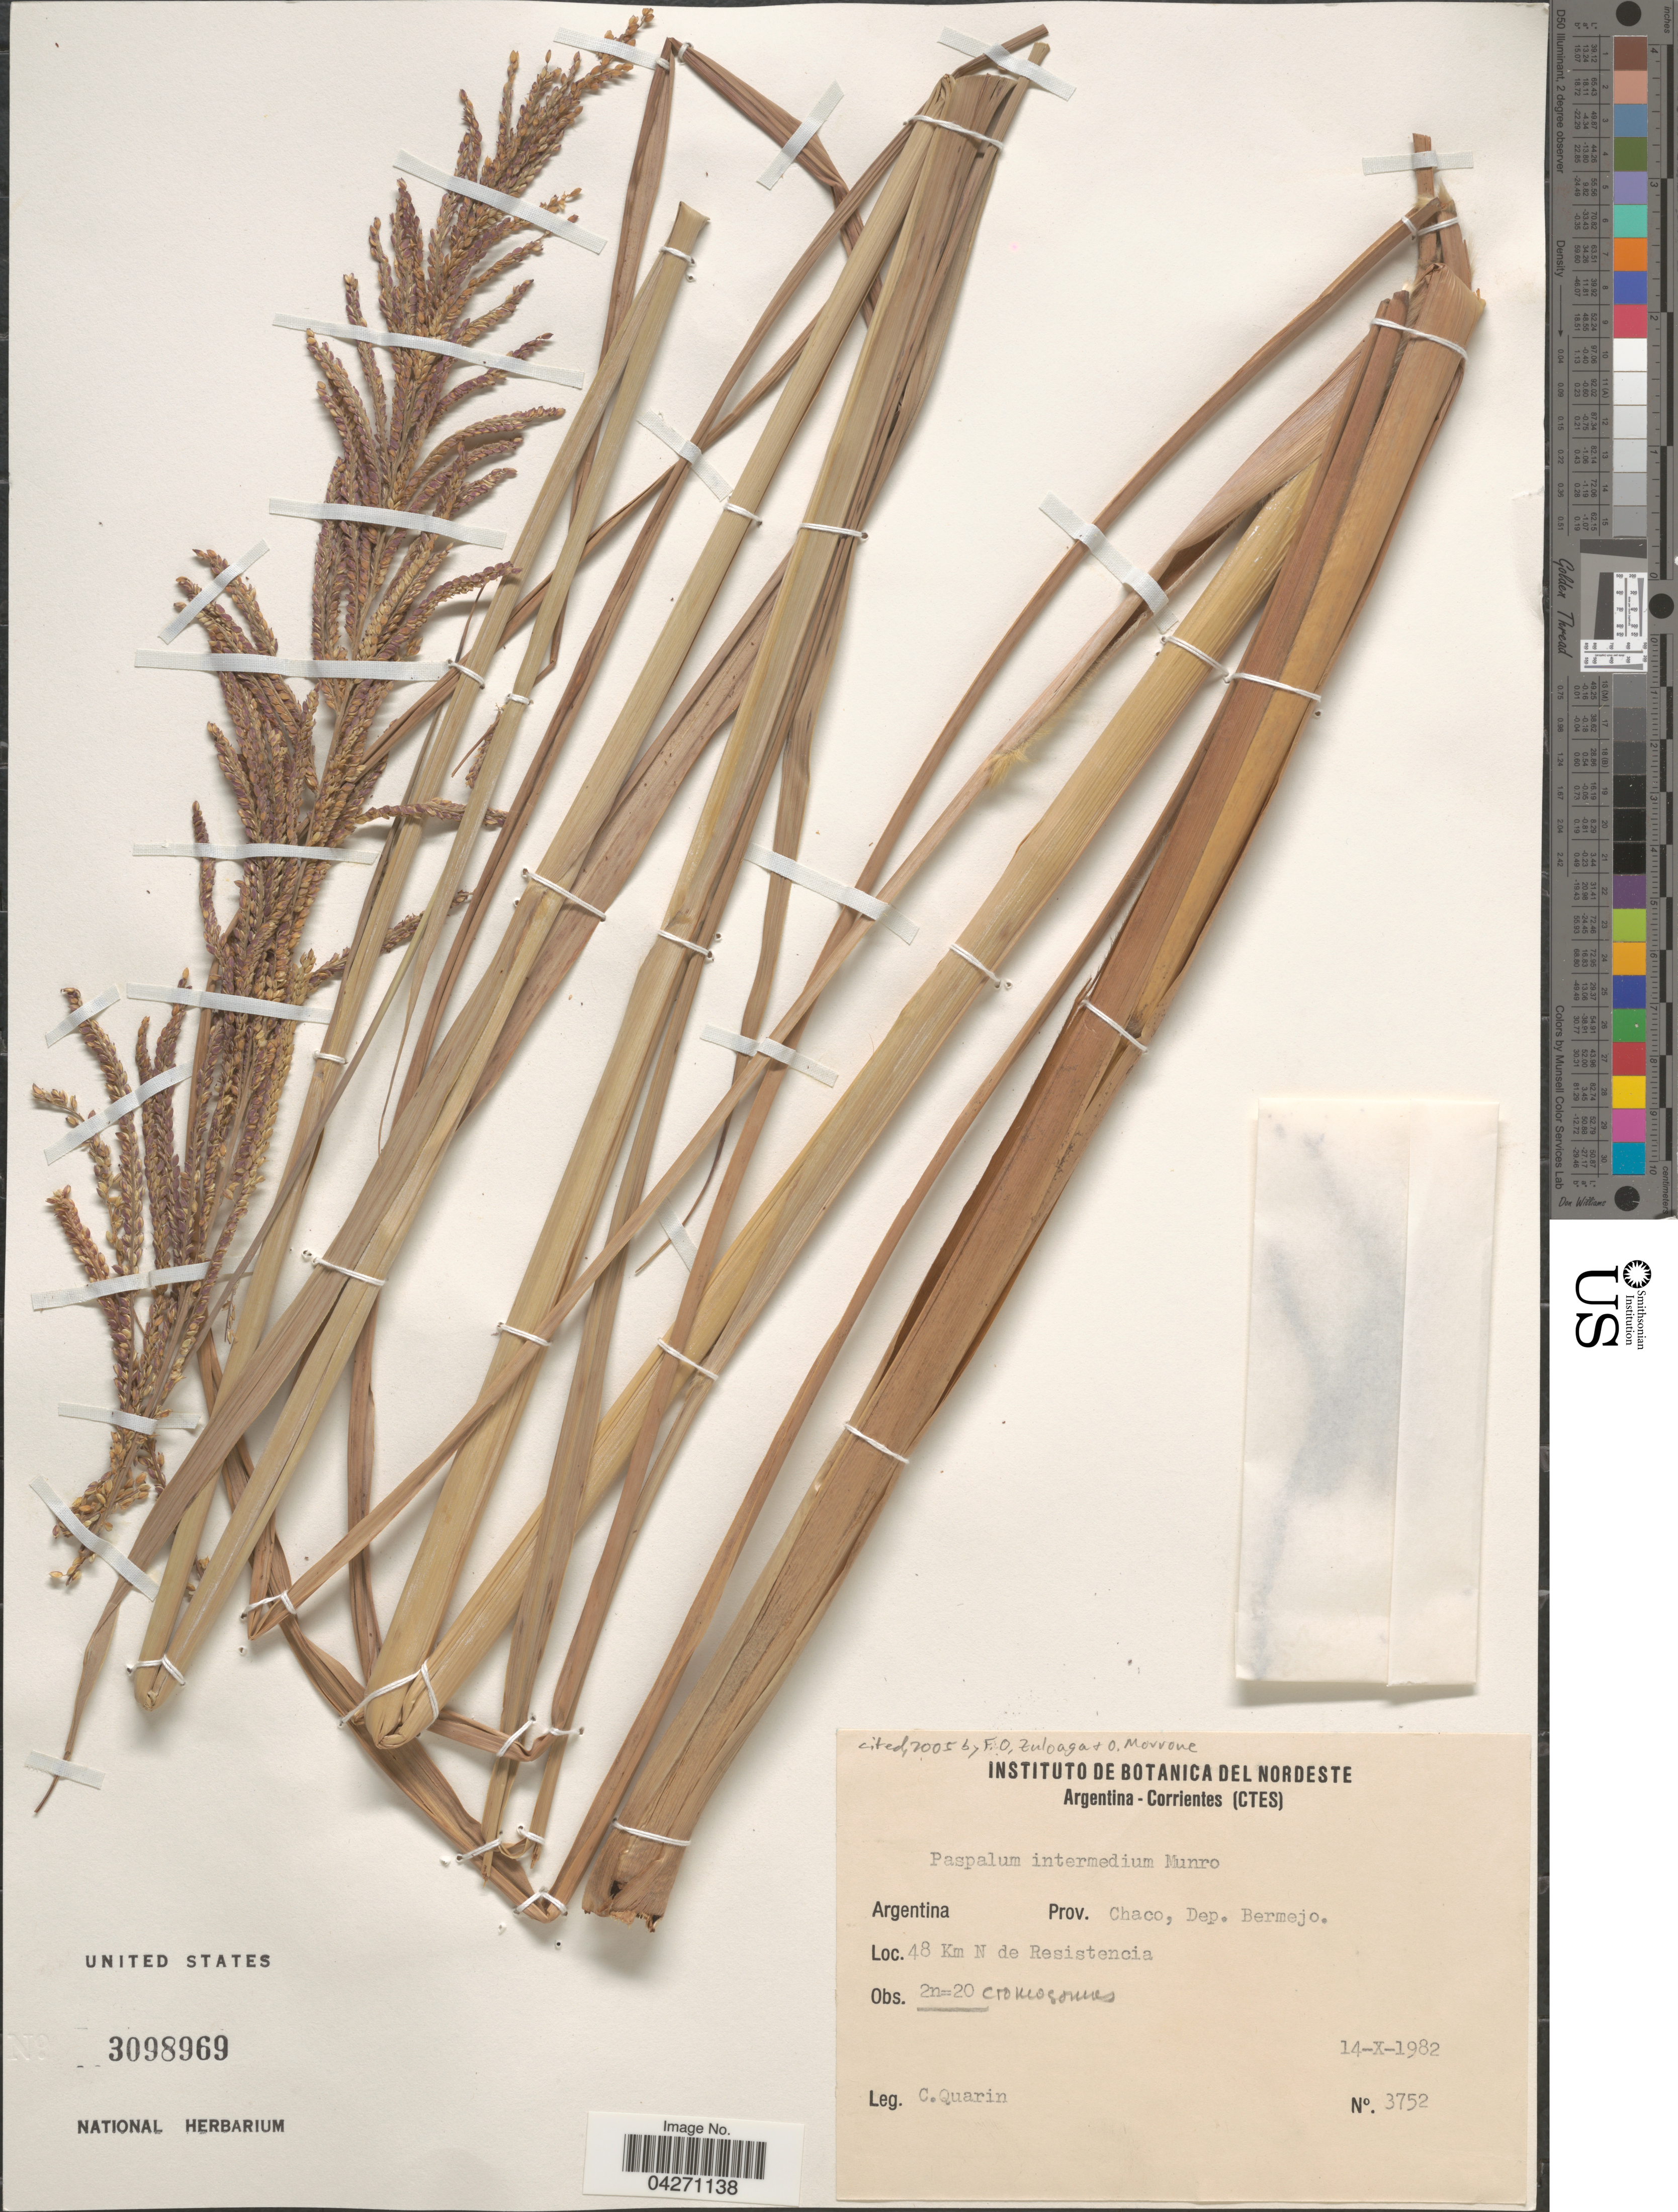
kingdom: Plantae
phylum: Tracheophyta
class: Liliopsida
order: Poales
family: Poaceae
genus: Paspalum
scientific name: Paspalum intermedium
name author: Munro ex Morong & Britton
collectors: C. Quarin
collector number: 3752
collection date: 1982-10-14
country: Argentina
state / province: Chaco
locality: Prov. Chaco, Dep. Bermejo. 48 Km N de Resistencia.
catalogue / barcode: US 3098969